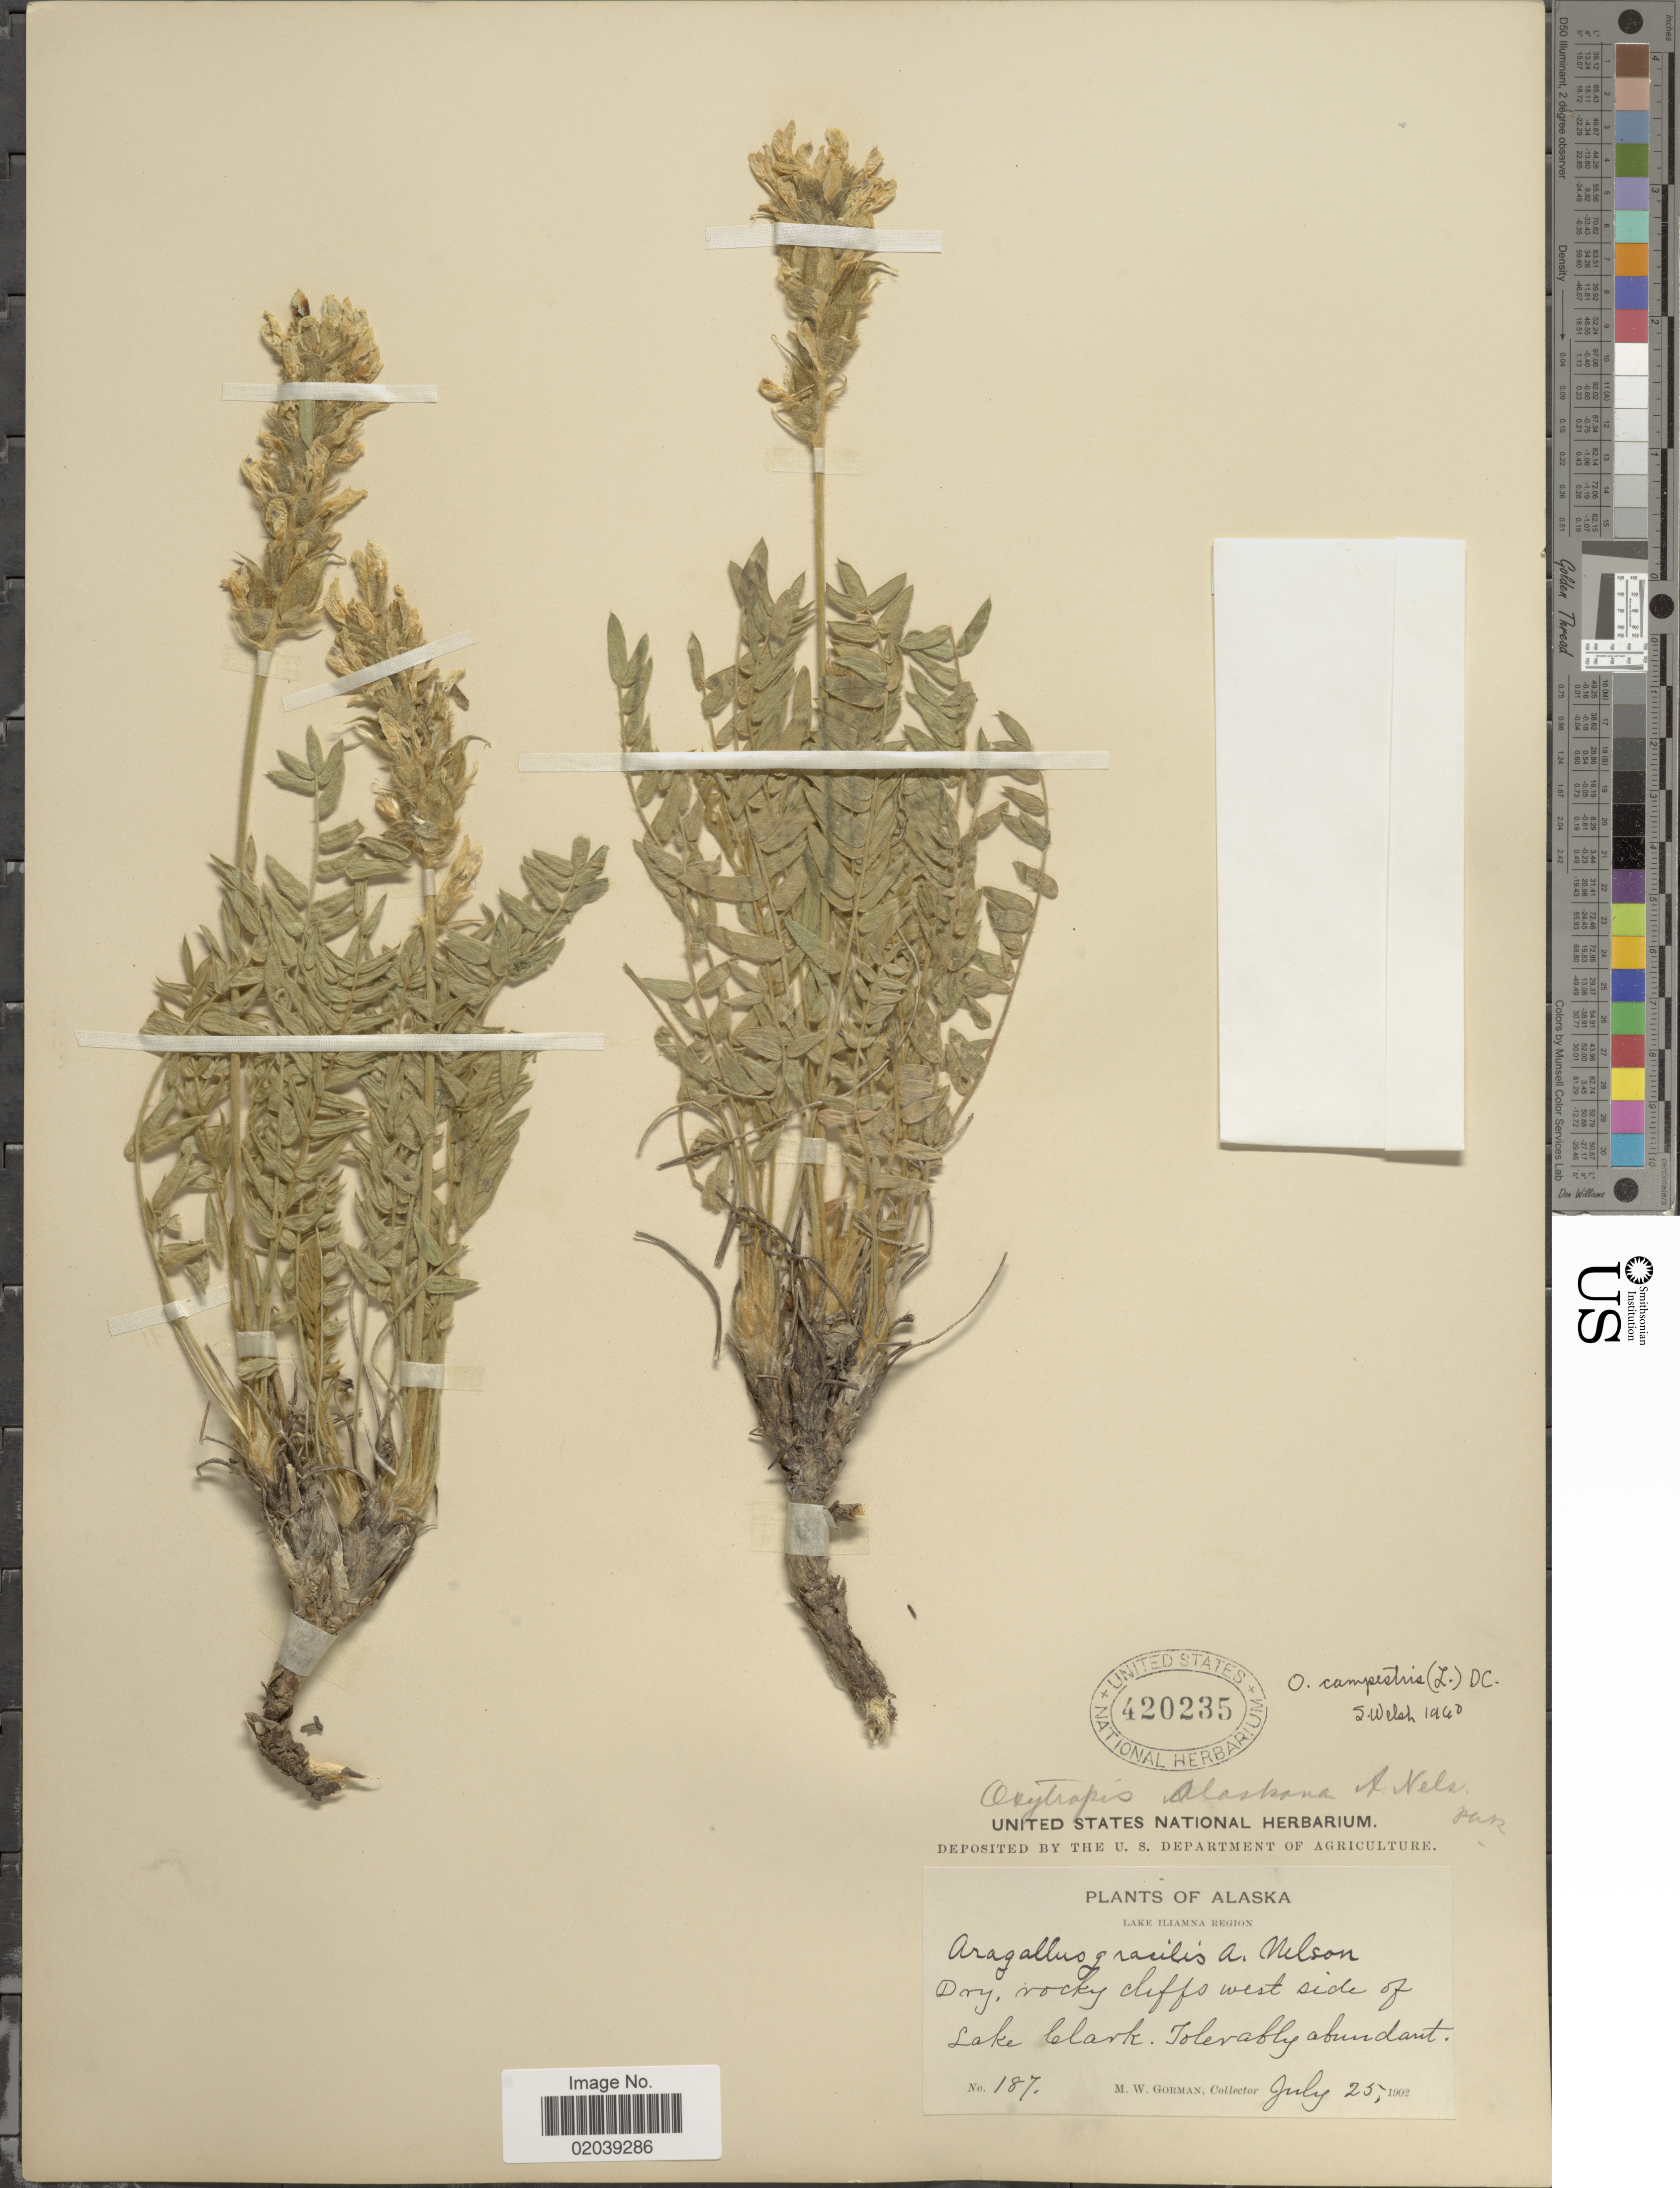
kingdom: Plantae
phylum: Tracheophyta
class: Magnoliopsida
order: Fabales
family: Fabaceae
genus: Oxytropis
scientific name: Oxytropis campestris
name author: (L.) DC.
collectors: M. W. Gorman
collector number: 187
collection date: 1902-07-25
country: United States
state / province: Alaska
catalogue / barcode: US 420235